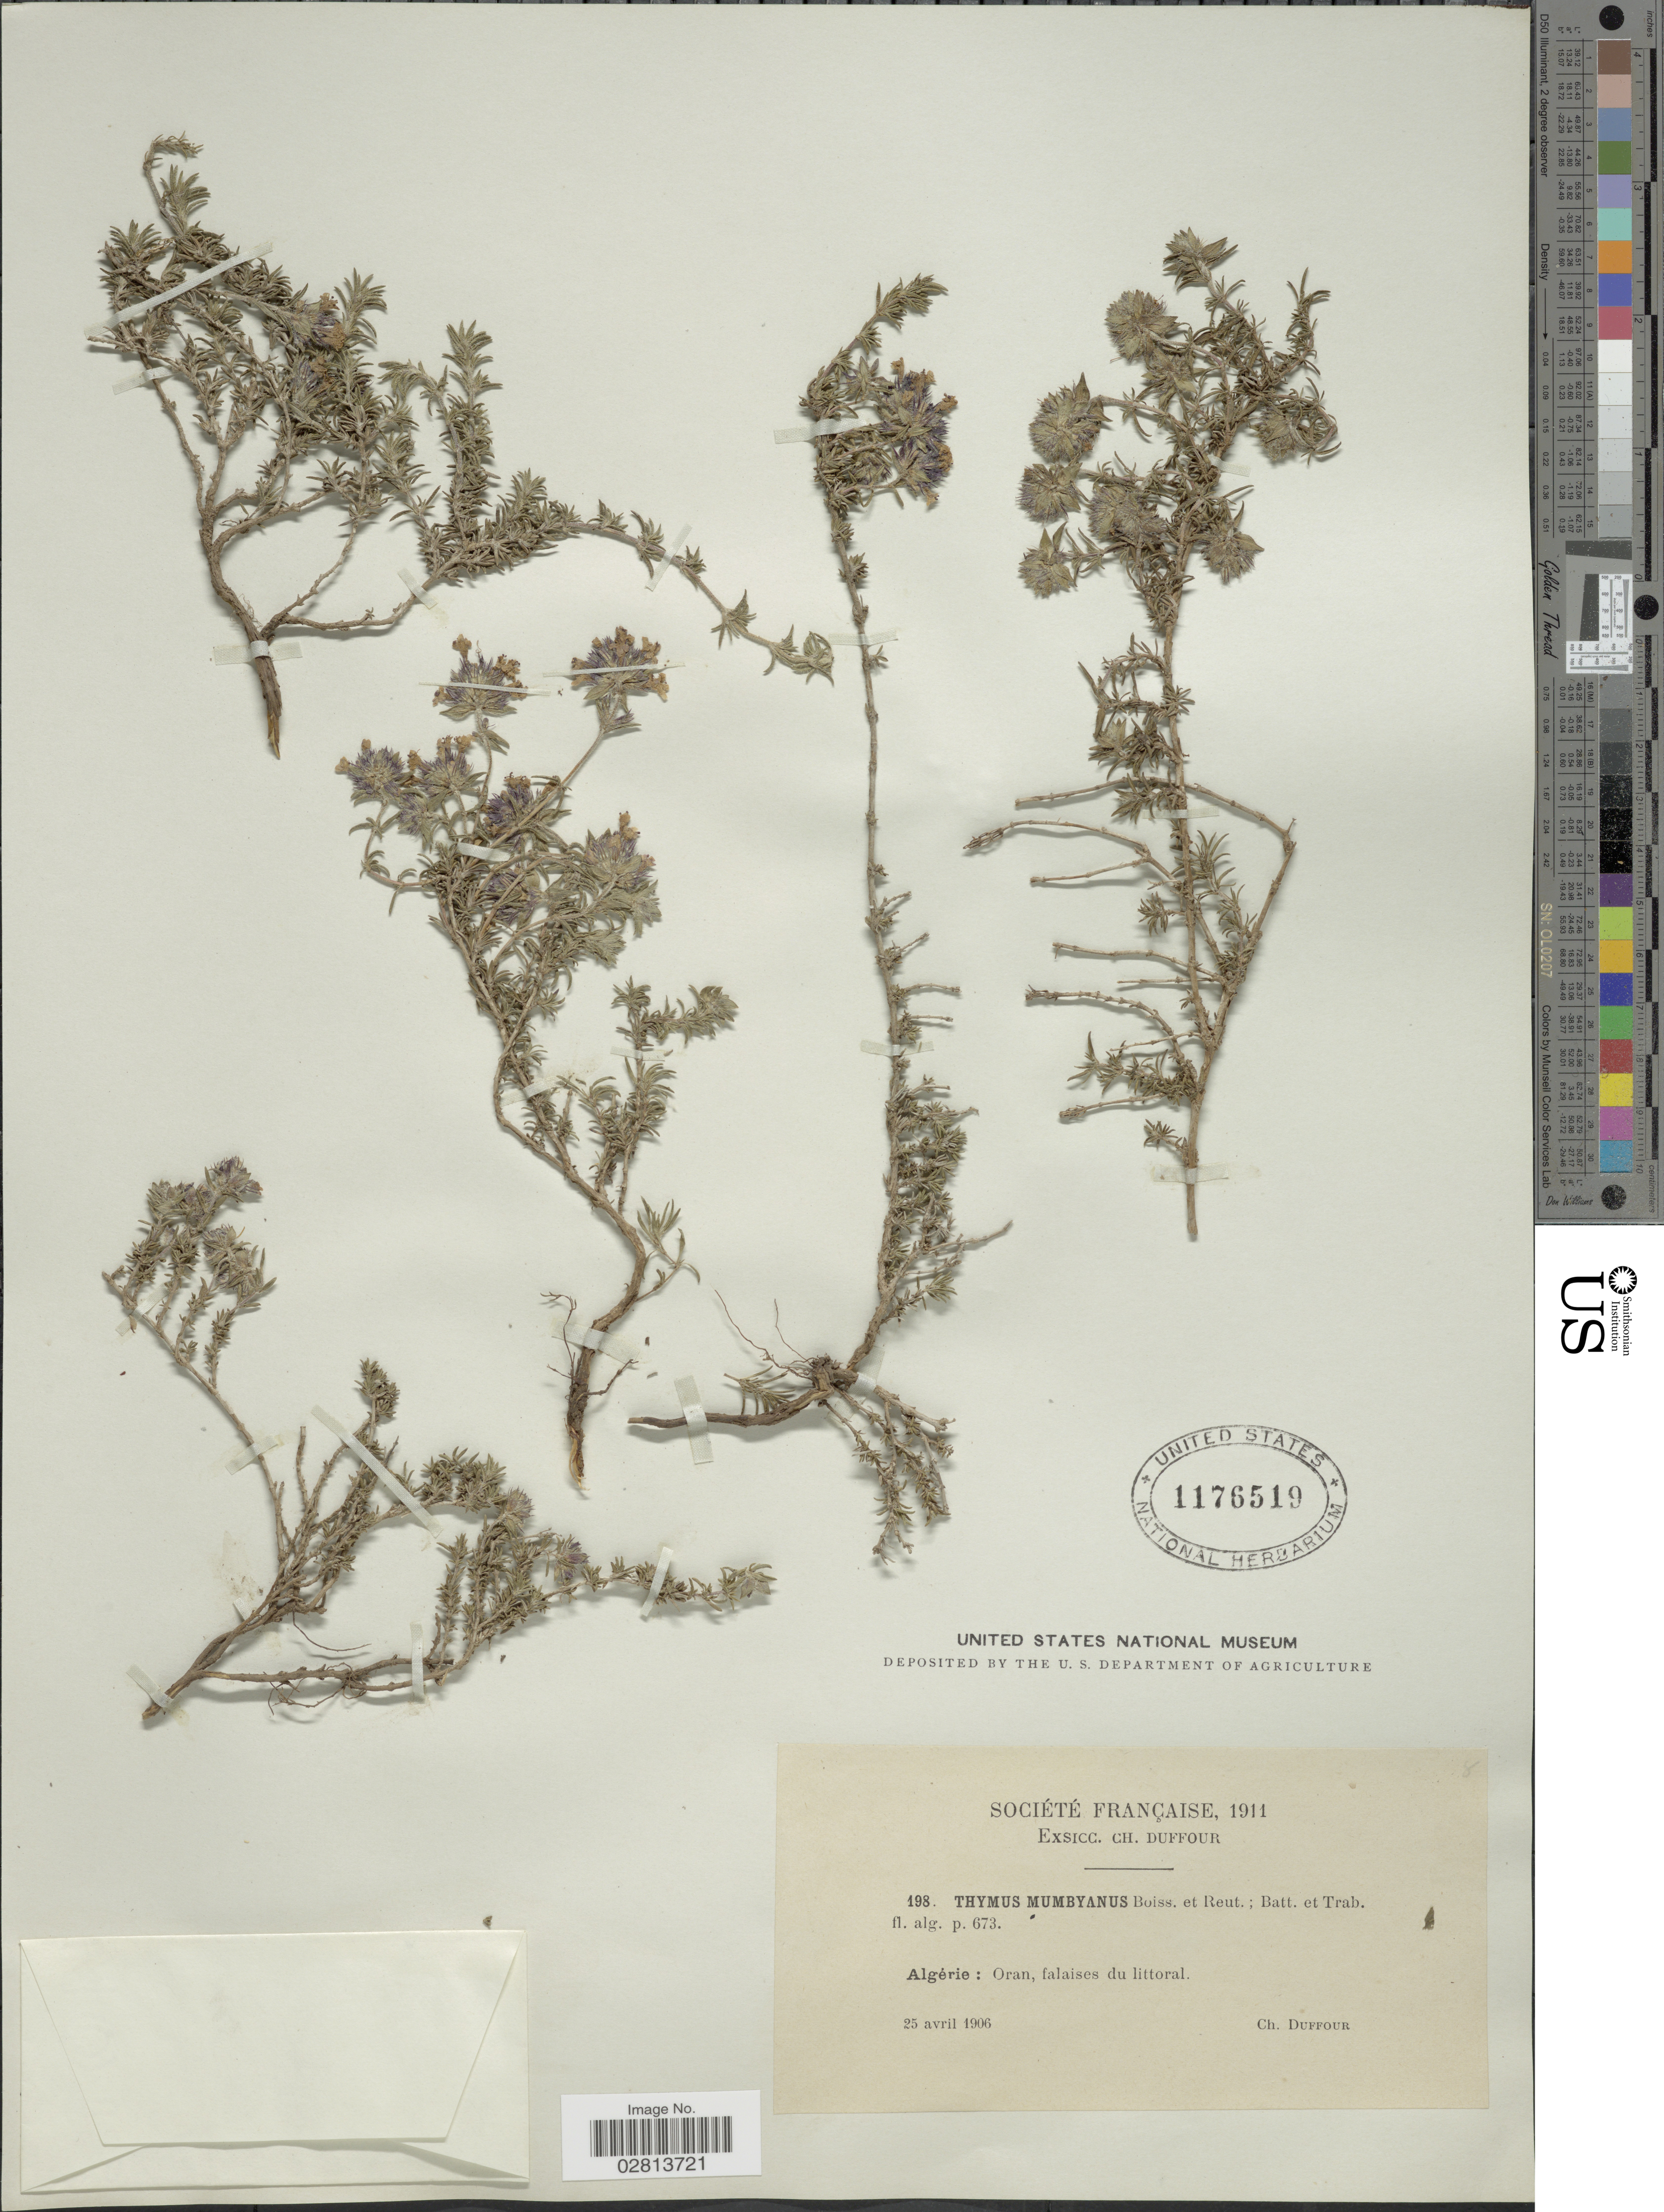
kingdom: Plantae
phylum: Tracheophyta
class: Magnoliopsida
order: Lamiales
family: Lamiaceae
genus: Thymus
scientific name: Thymus munbyanus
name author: Boiss. & Reut.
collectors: C. Duffour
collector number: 198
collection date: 1906-04-25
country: Algeria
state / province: Oran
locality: Société Française, Oran, falaises du littoral.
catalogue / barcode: US 1176519